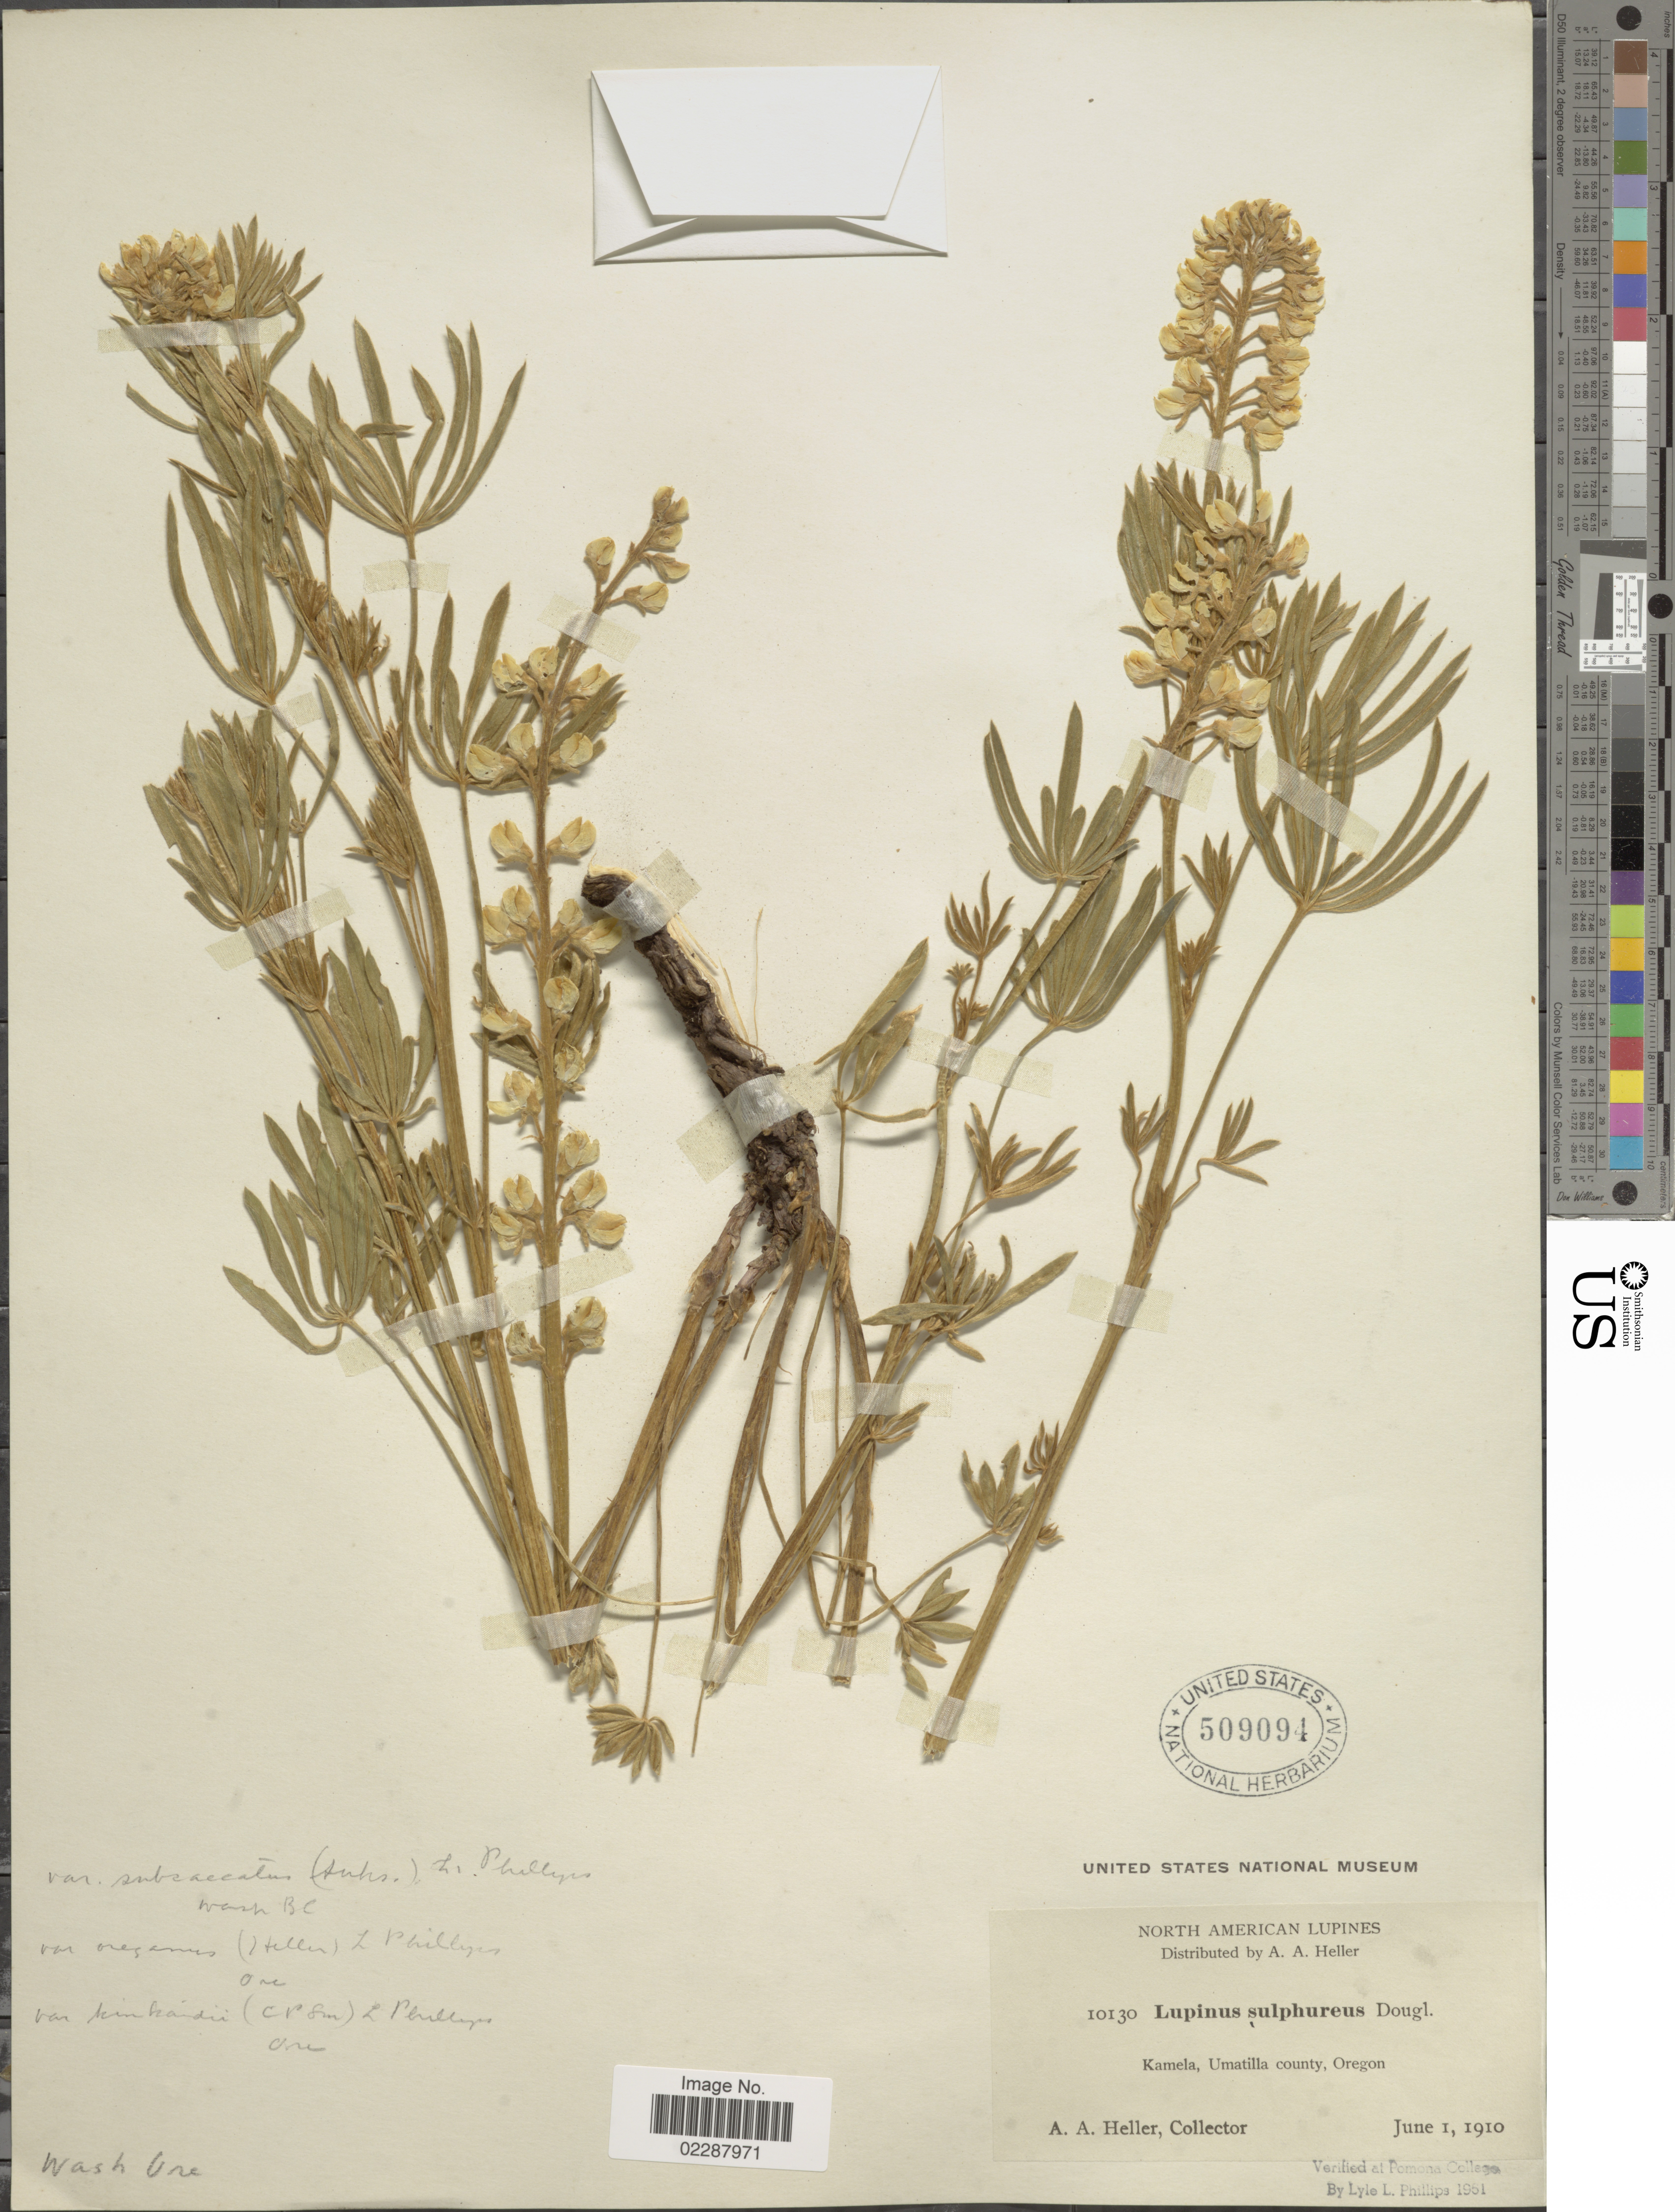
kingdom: Plantae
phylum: Tracheophyta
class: Magnoliopsida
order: Fabales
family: Fabaceae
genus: Lupinus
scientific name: Lupinus sulphureus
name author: Douglas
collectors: A. A. Heller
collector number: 10130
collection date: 1910-06-01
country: United States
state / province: Oregon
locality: Kamela, Umatilla county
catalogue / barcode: US 509094